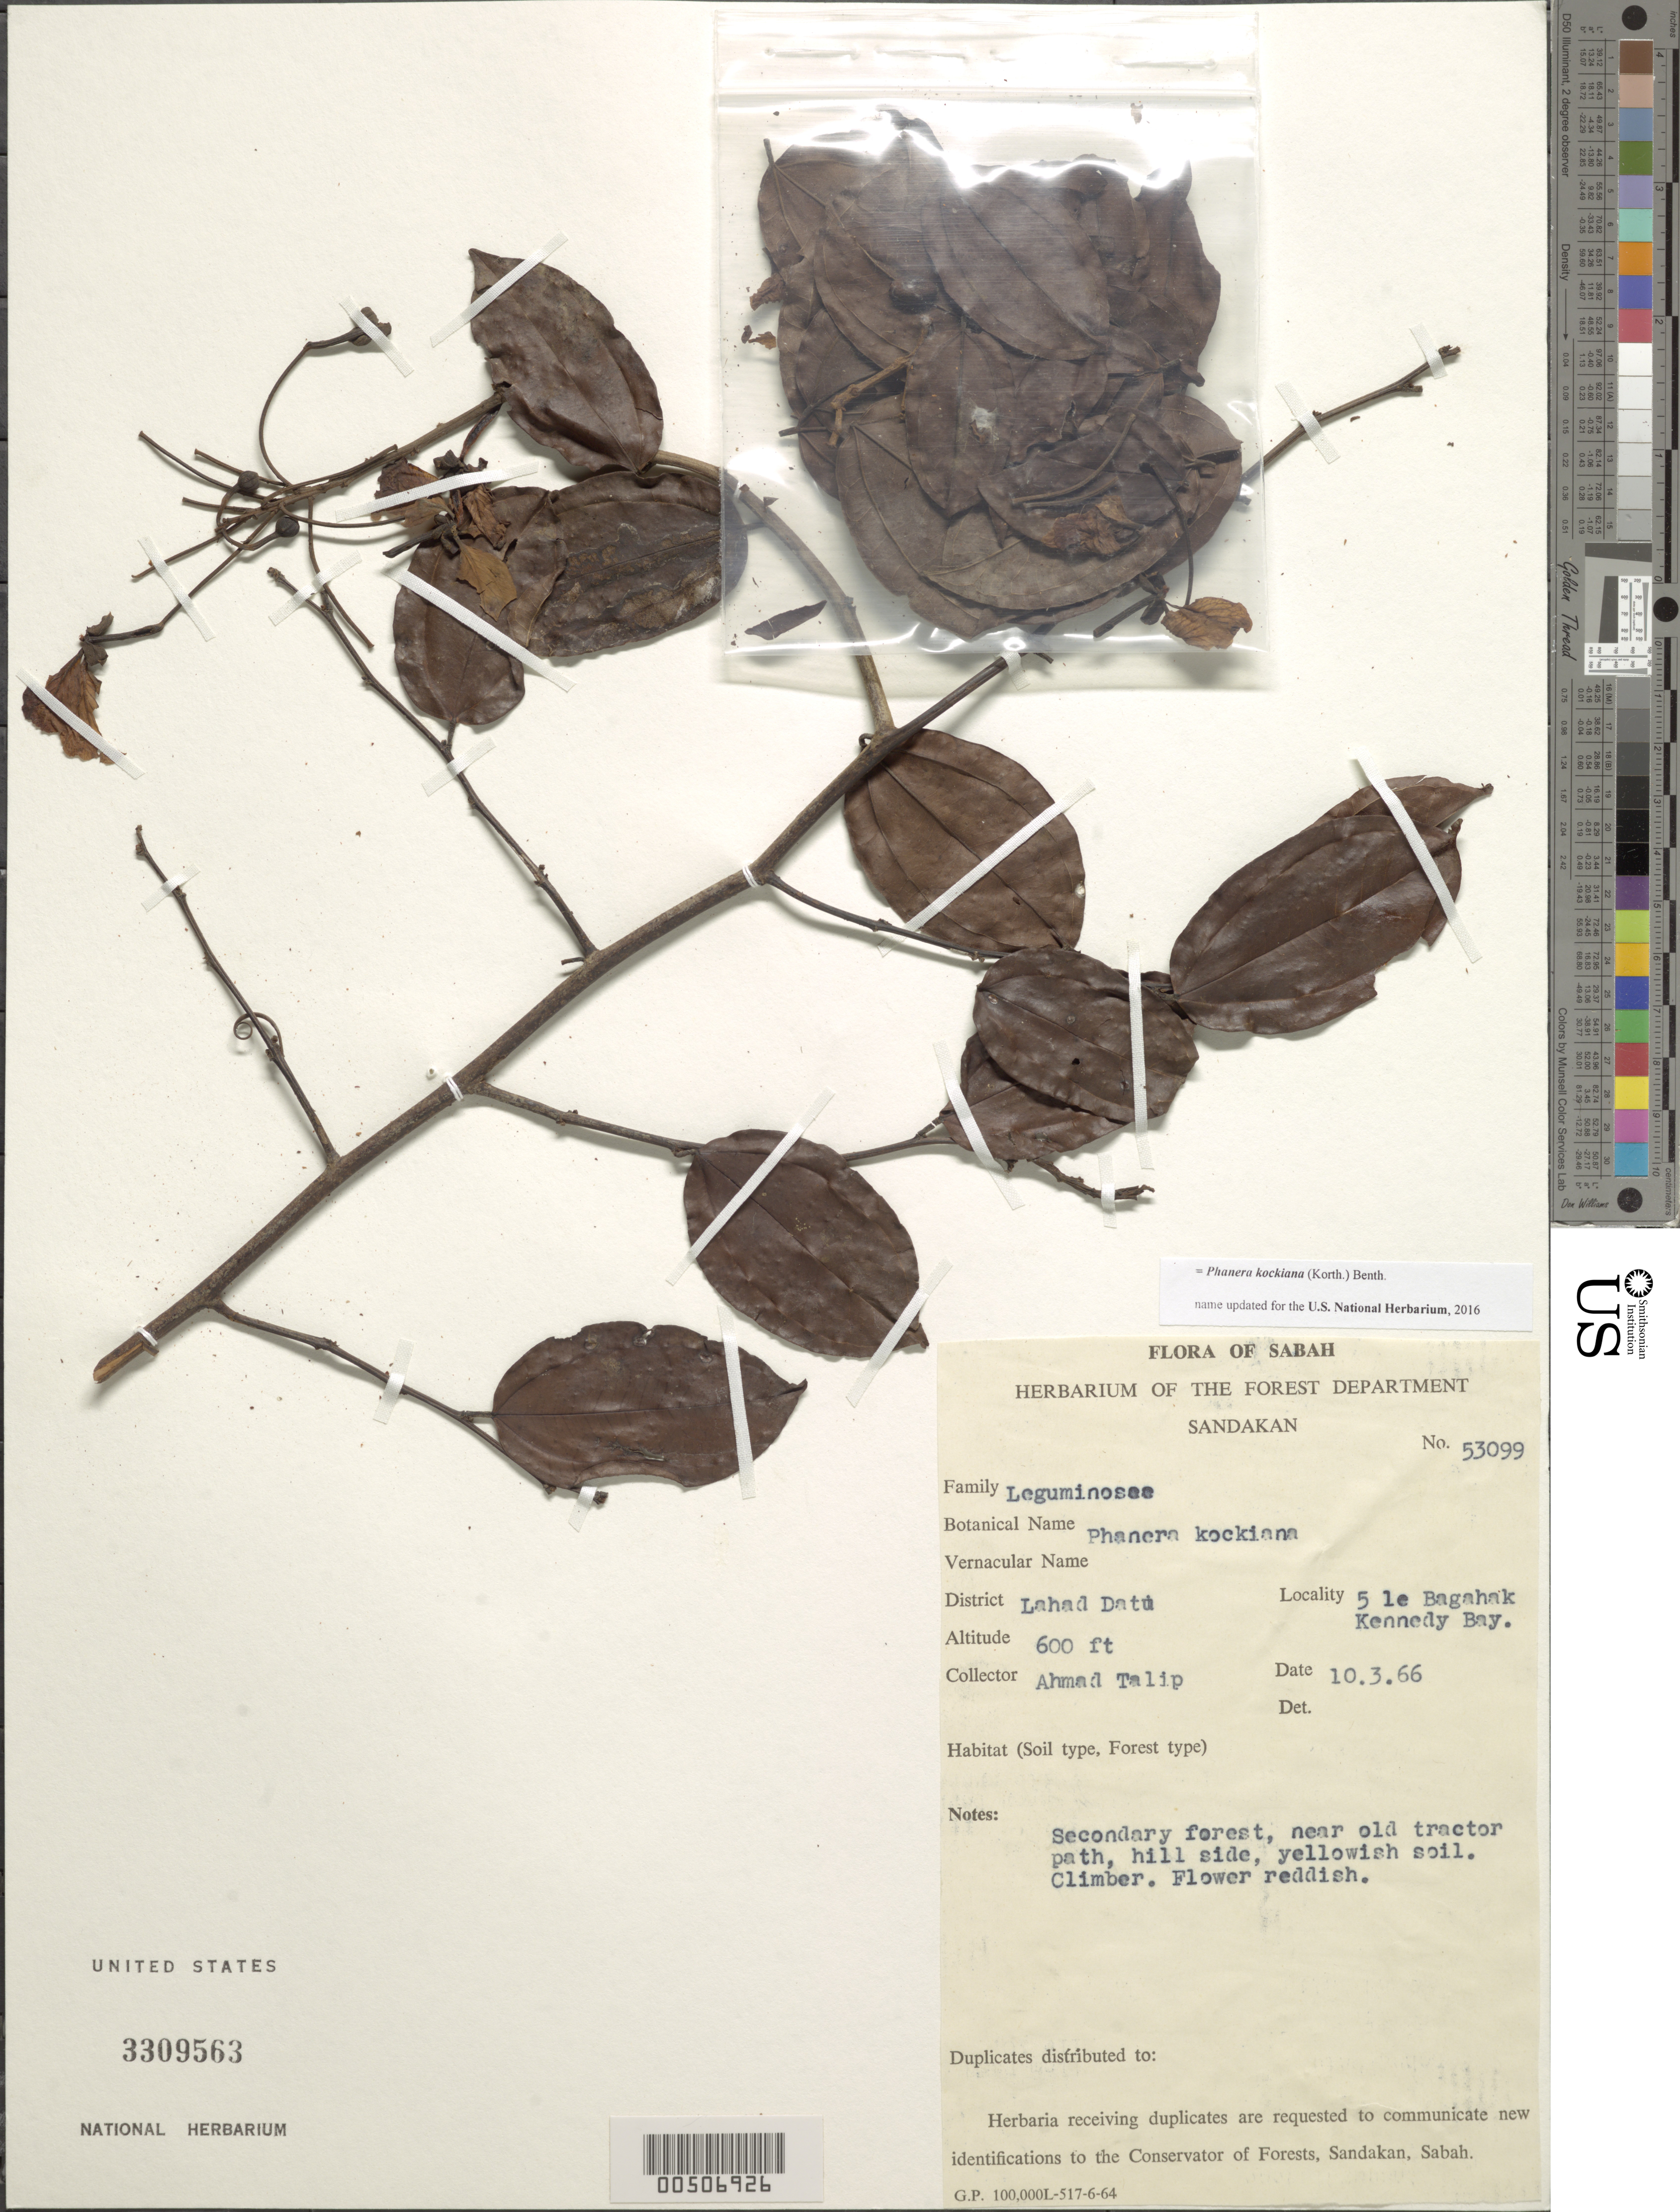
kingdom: Plantae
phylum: Tracheophyta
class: Magnoliopsida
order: Fabales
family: Fabaceae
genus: Phanera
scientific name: Phanera kockiana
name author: (Korth.) Benth.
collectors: A. Talip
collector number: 53099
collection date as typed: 10 Mar 1966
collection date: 1966-03-10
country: Malaysia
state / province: Sabah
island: Borneo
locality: Lahad dati, bagahak, kennedy bay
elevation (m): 183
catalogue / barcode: US 3309563